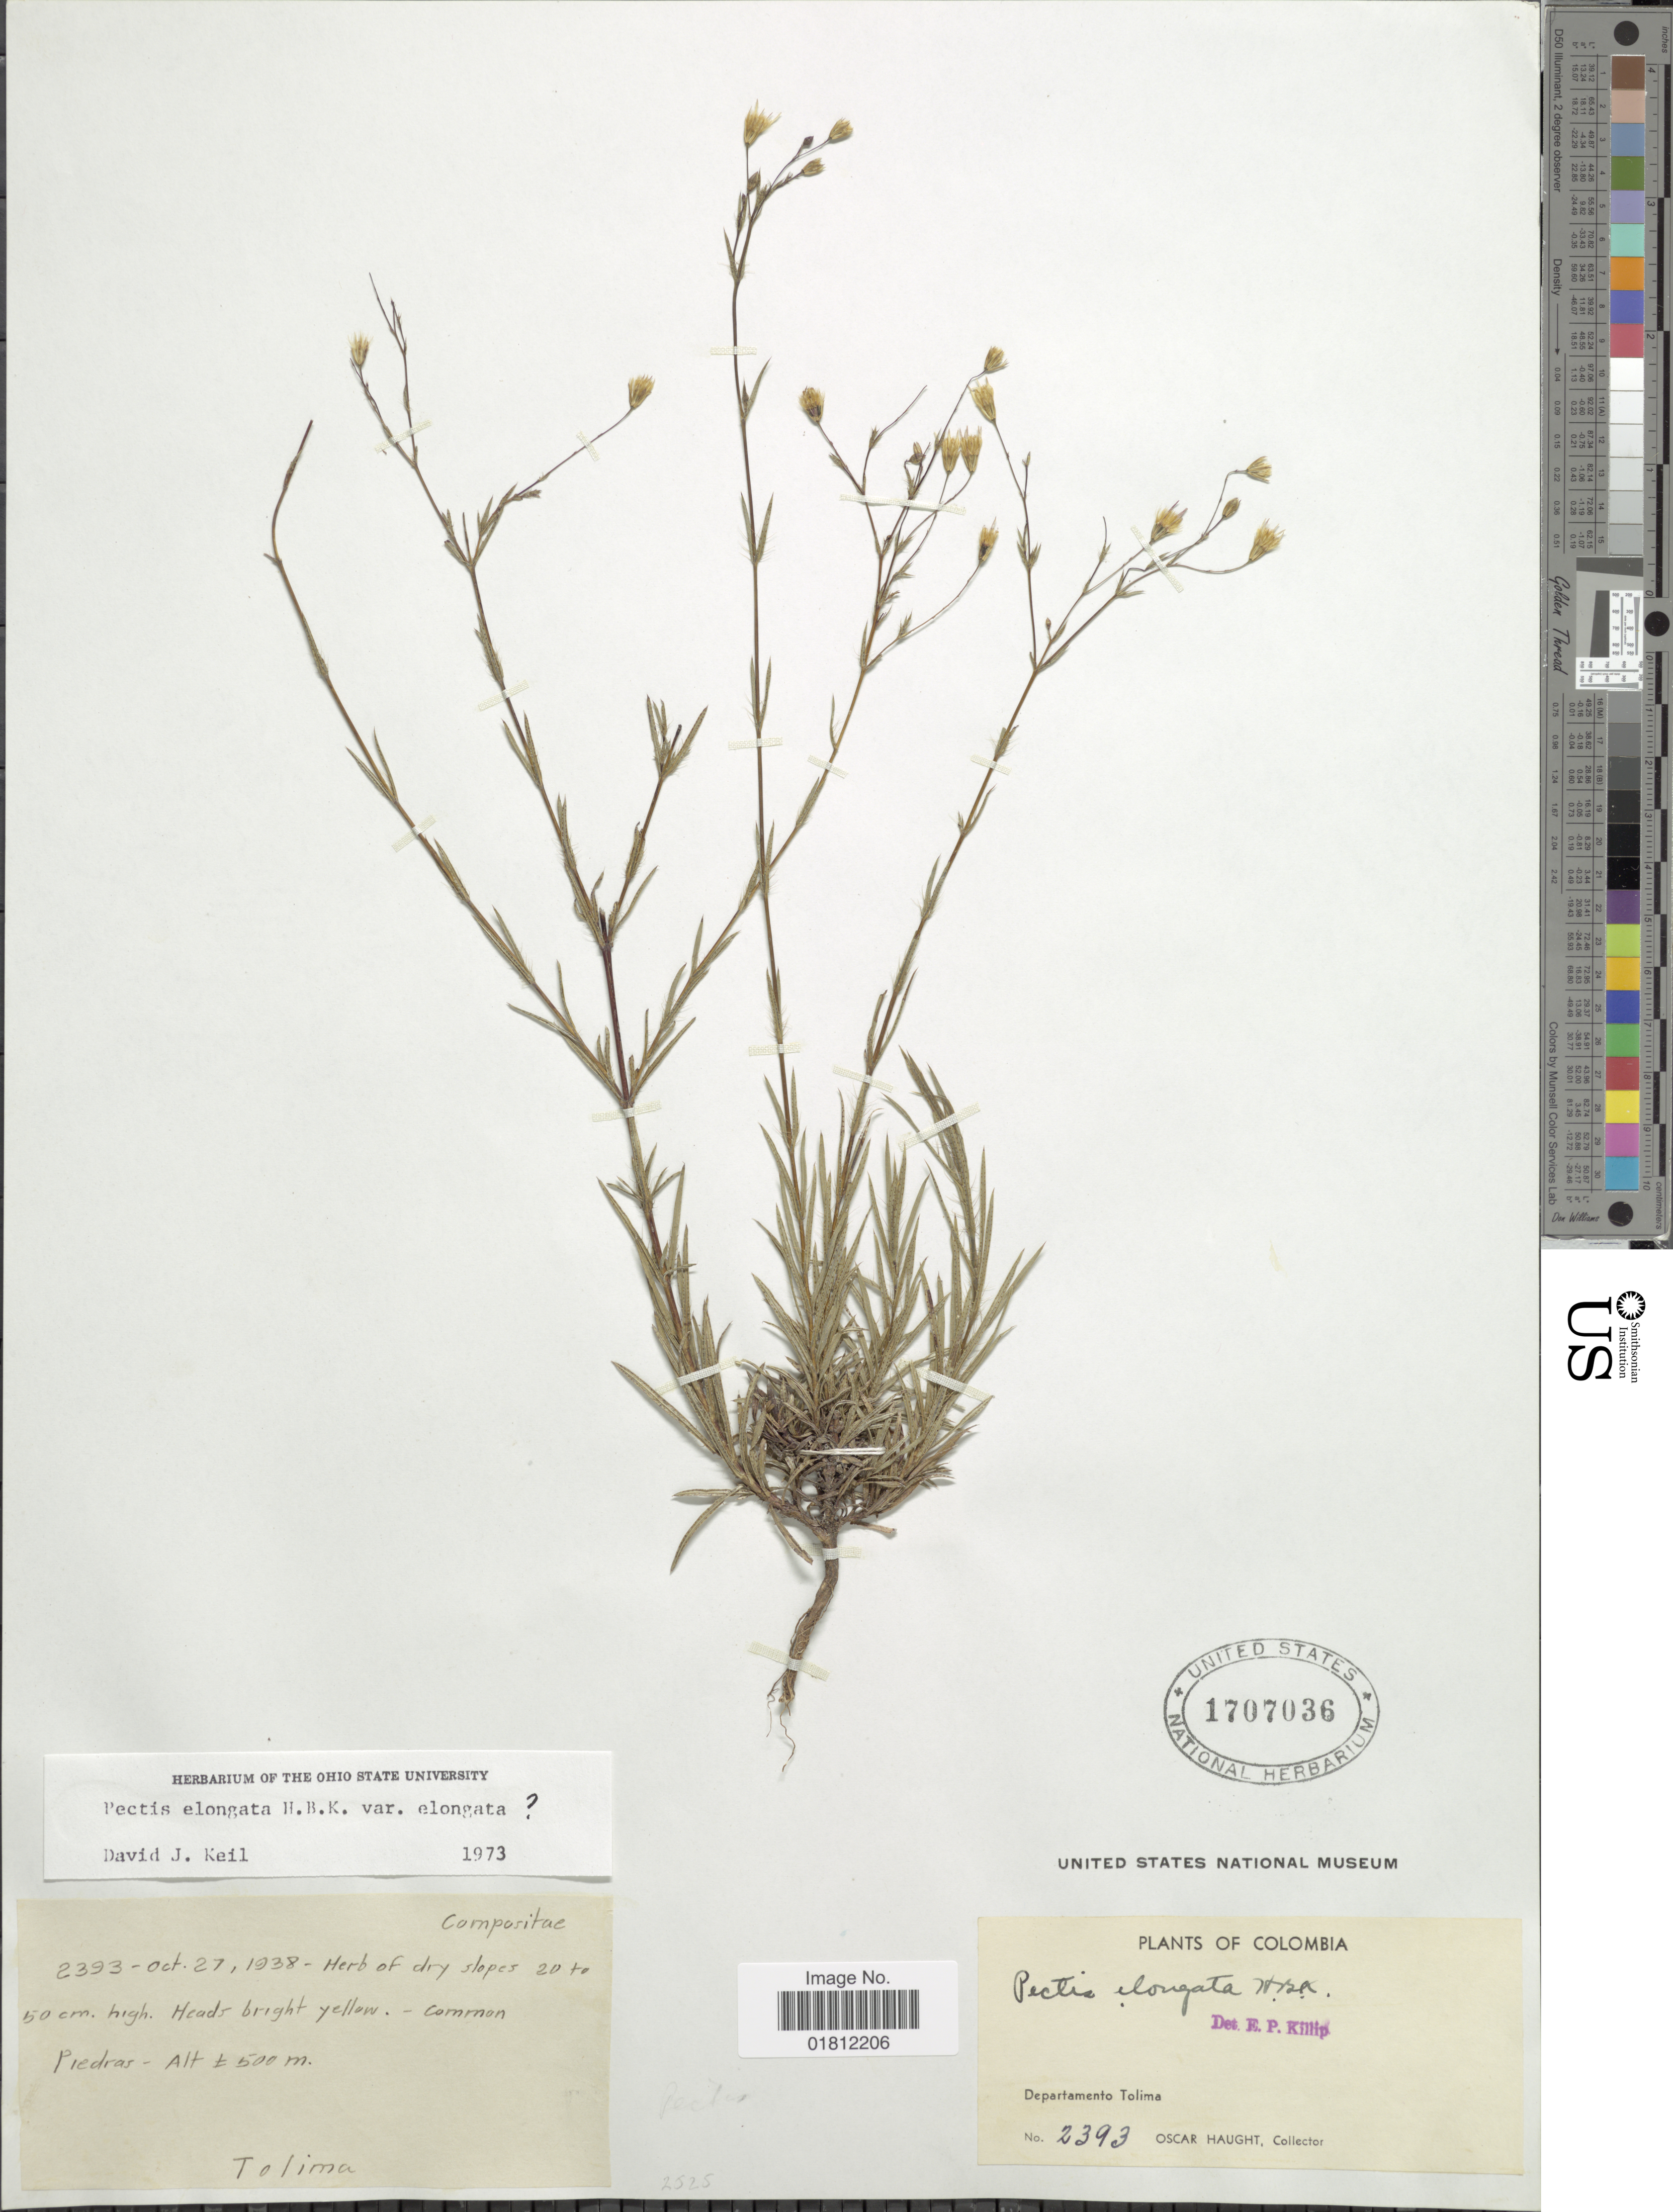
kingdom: Plantae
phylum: Tracheophyta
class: Magnoliopsida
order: Asterales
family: Asteraceae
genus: Pectis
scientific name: Pectis elongata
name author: Kunth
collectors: O. L. Haught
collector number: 2393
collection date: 1938-10-27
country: Colombia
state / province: Tolima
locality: Piedras. Departamento Tolima.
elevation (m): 500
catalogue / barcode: US 1707036